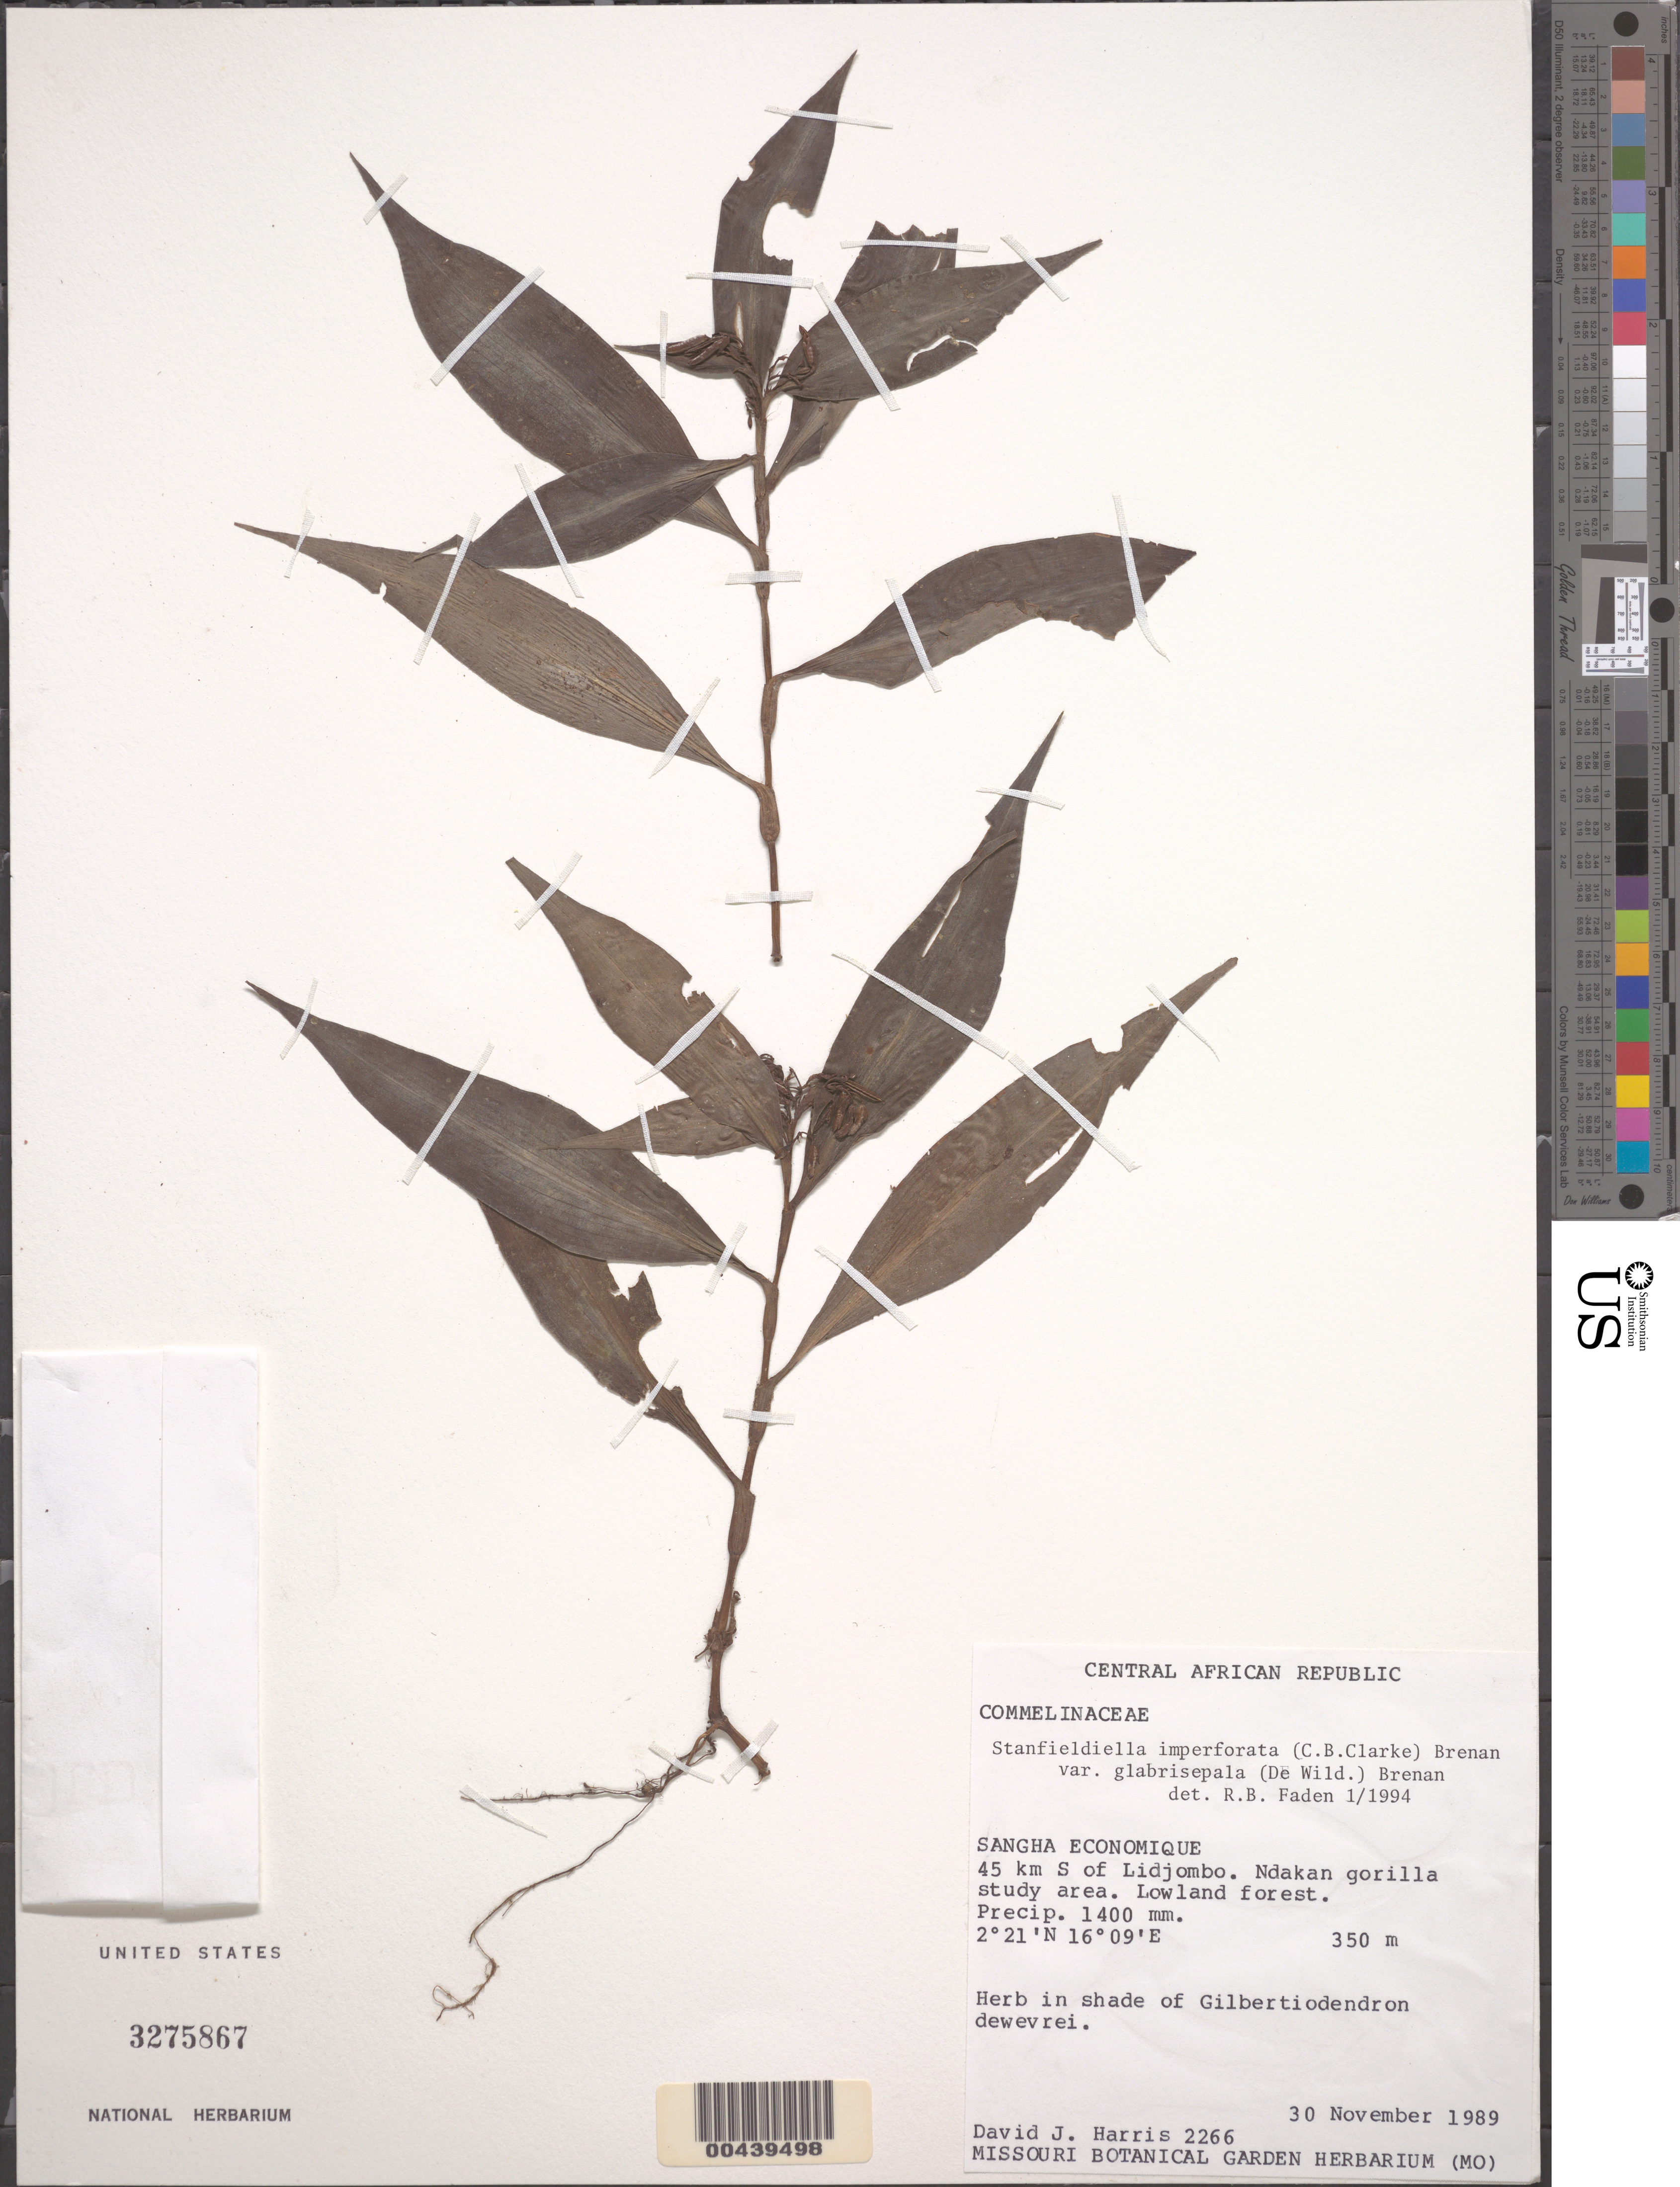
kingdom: Plantae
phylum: Tracheophyta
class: Liliopsida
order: Commelinales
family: Commelinaceae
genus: Stanfieldiella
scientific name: Stanfieldiella imperforata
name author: (C.B. Clarke) Brenan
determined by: Faden, Robert B., (US), Smithsonian Institution - National Museum of Natural History (UNITED STATES)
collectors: D. J. Harris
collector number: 2266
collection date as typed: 30 Nov 1989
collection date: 1989-11-30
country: Central African Republic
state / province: Sangha-Mbaere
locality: S of Lidjombo, Ndakan Gorilla Study area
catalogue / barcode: US 3275867